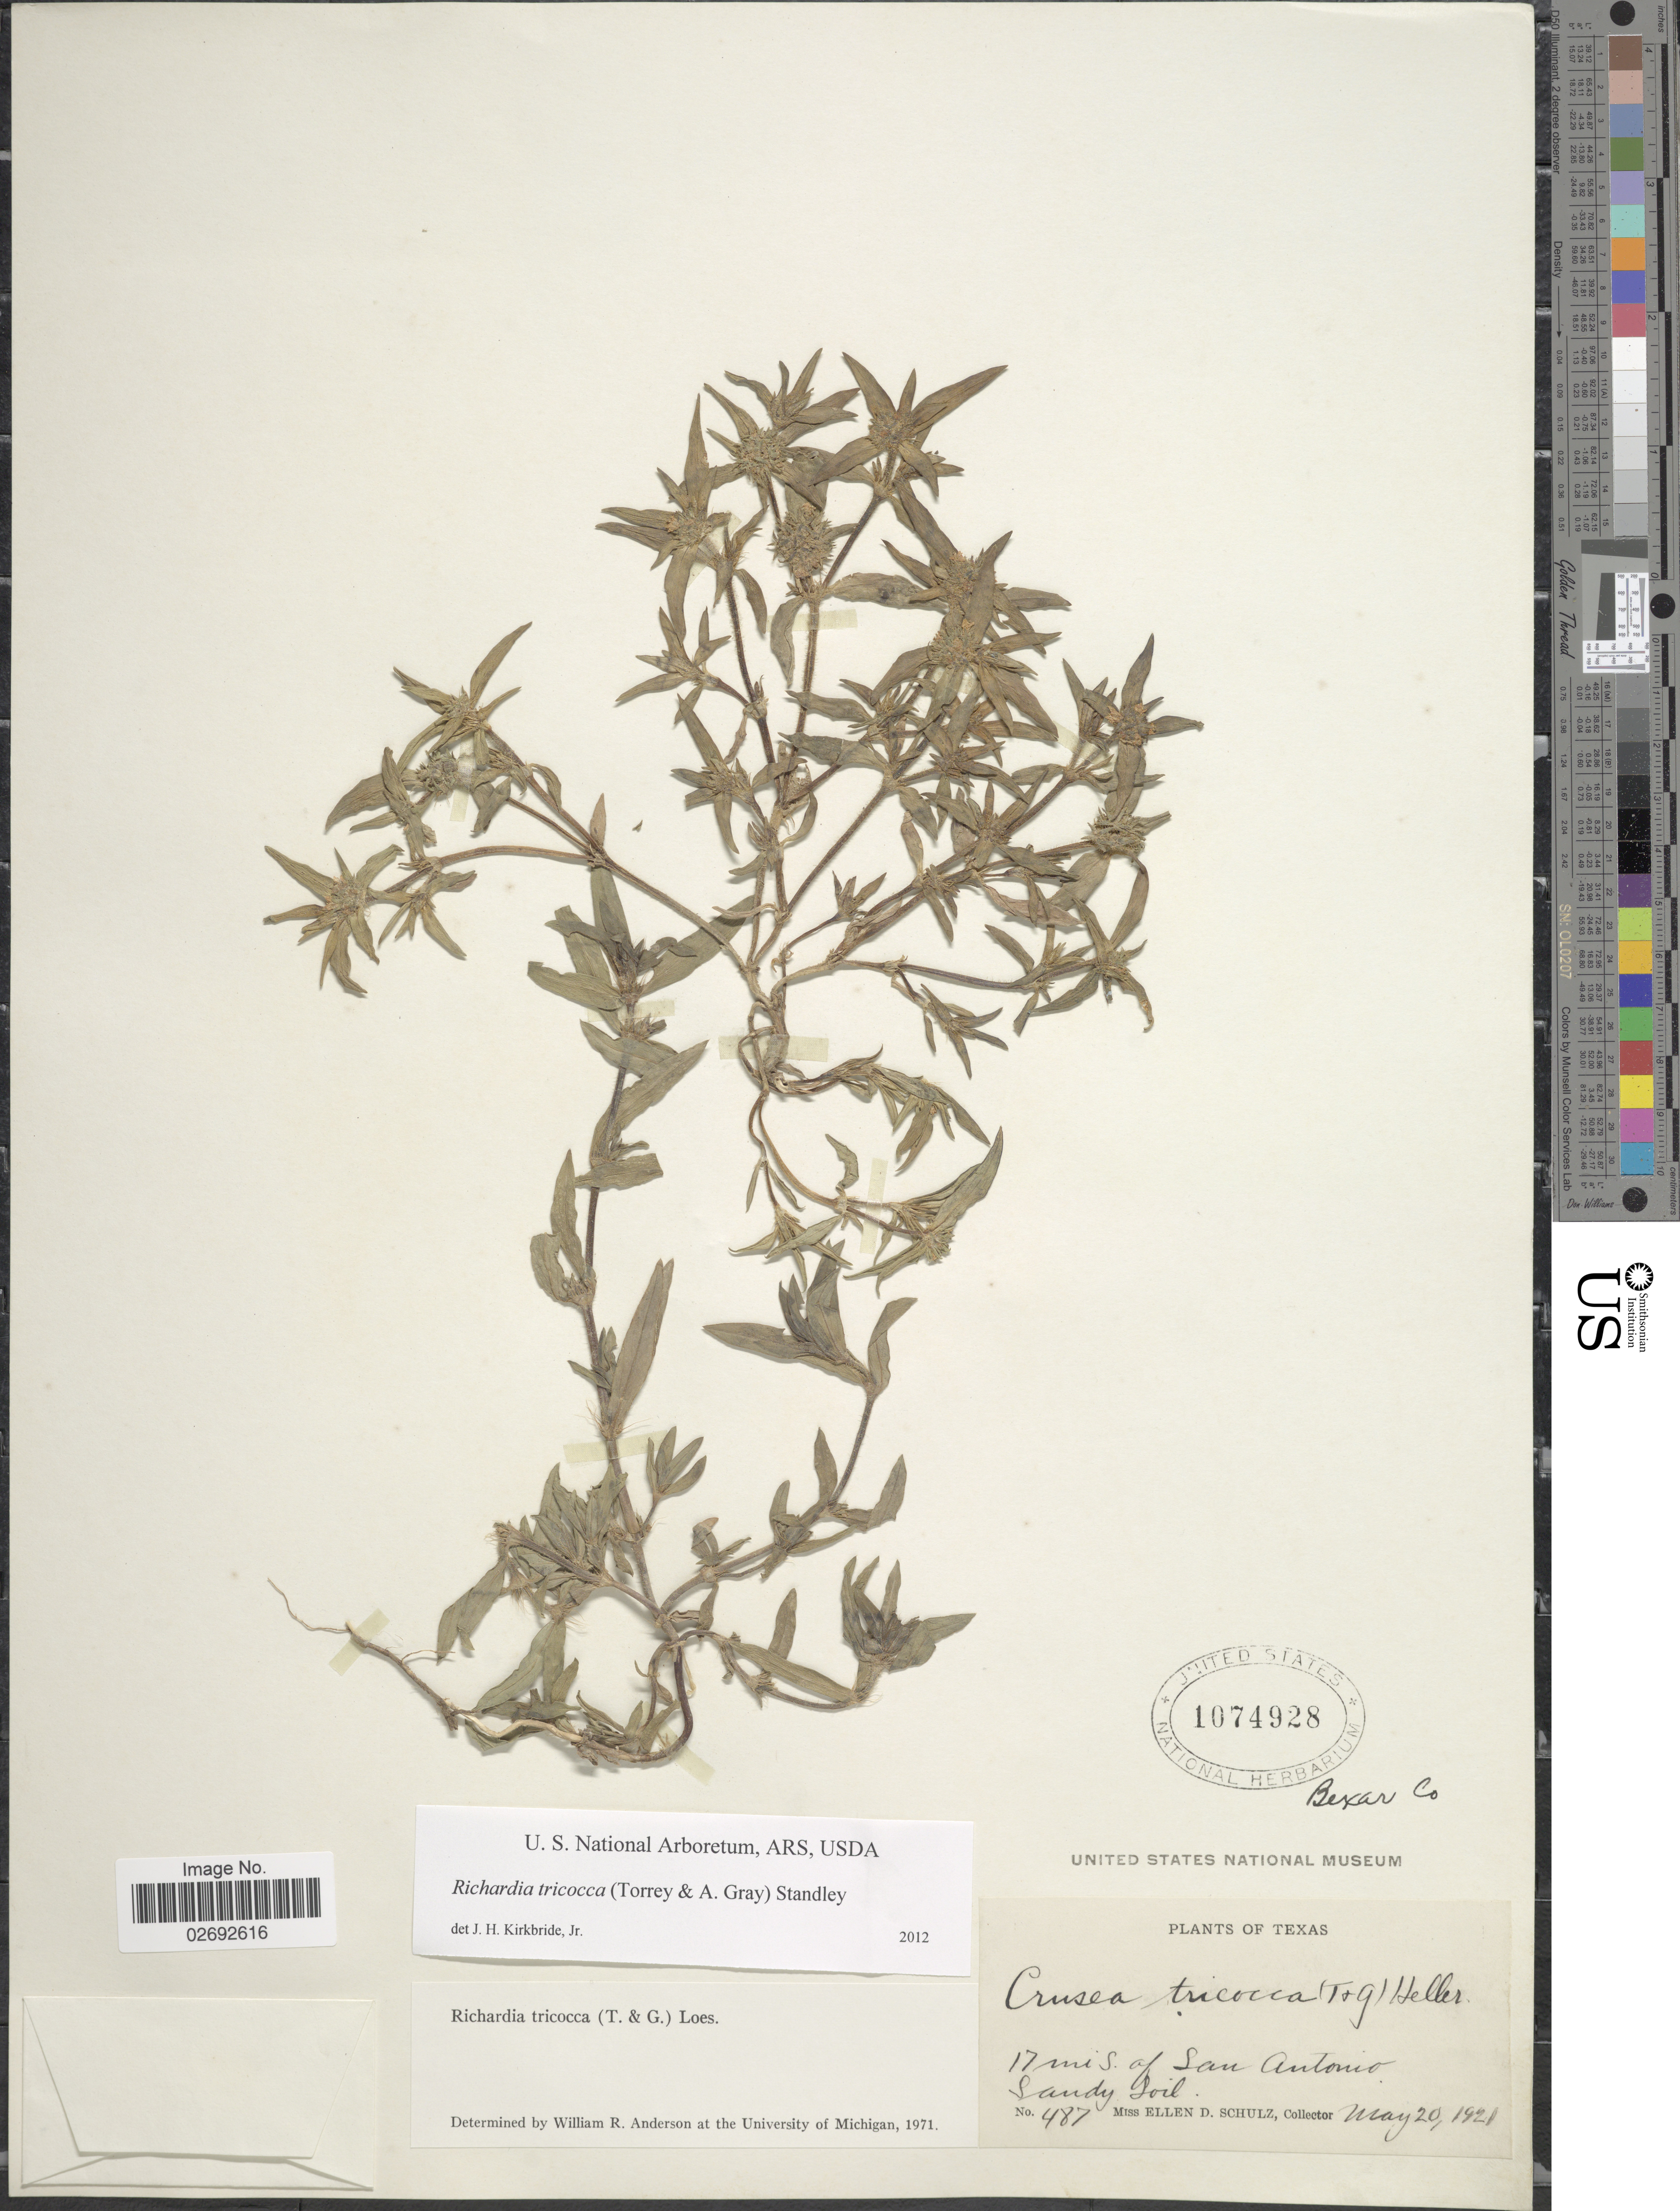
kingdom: Plantae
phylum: Tracheophyta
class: Magnoliopsida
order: Gentianales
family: Rubiaceae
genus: Richardia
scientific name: Richardia tricocca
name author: (Torr.) Standl.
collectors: E. D. Schulz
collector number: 487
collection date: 1921-05-20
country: United States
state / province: Texas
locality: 17 mi. S of San Antonio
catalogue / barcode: US 1074928